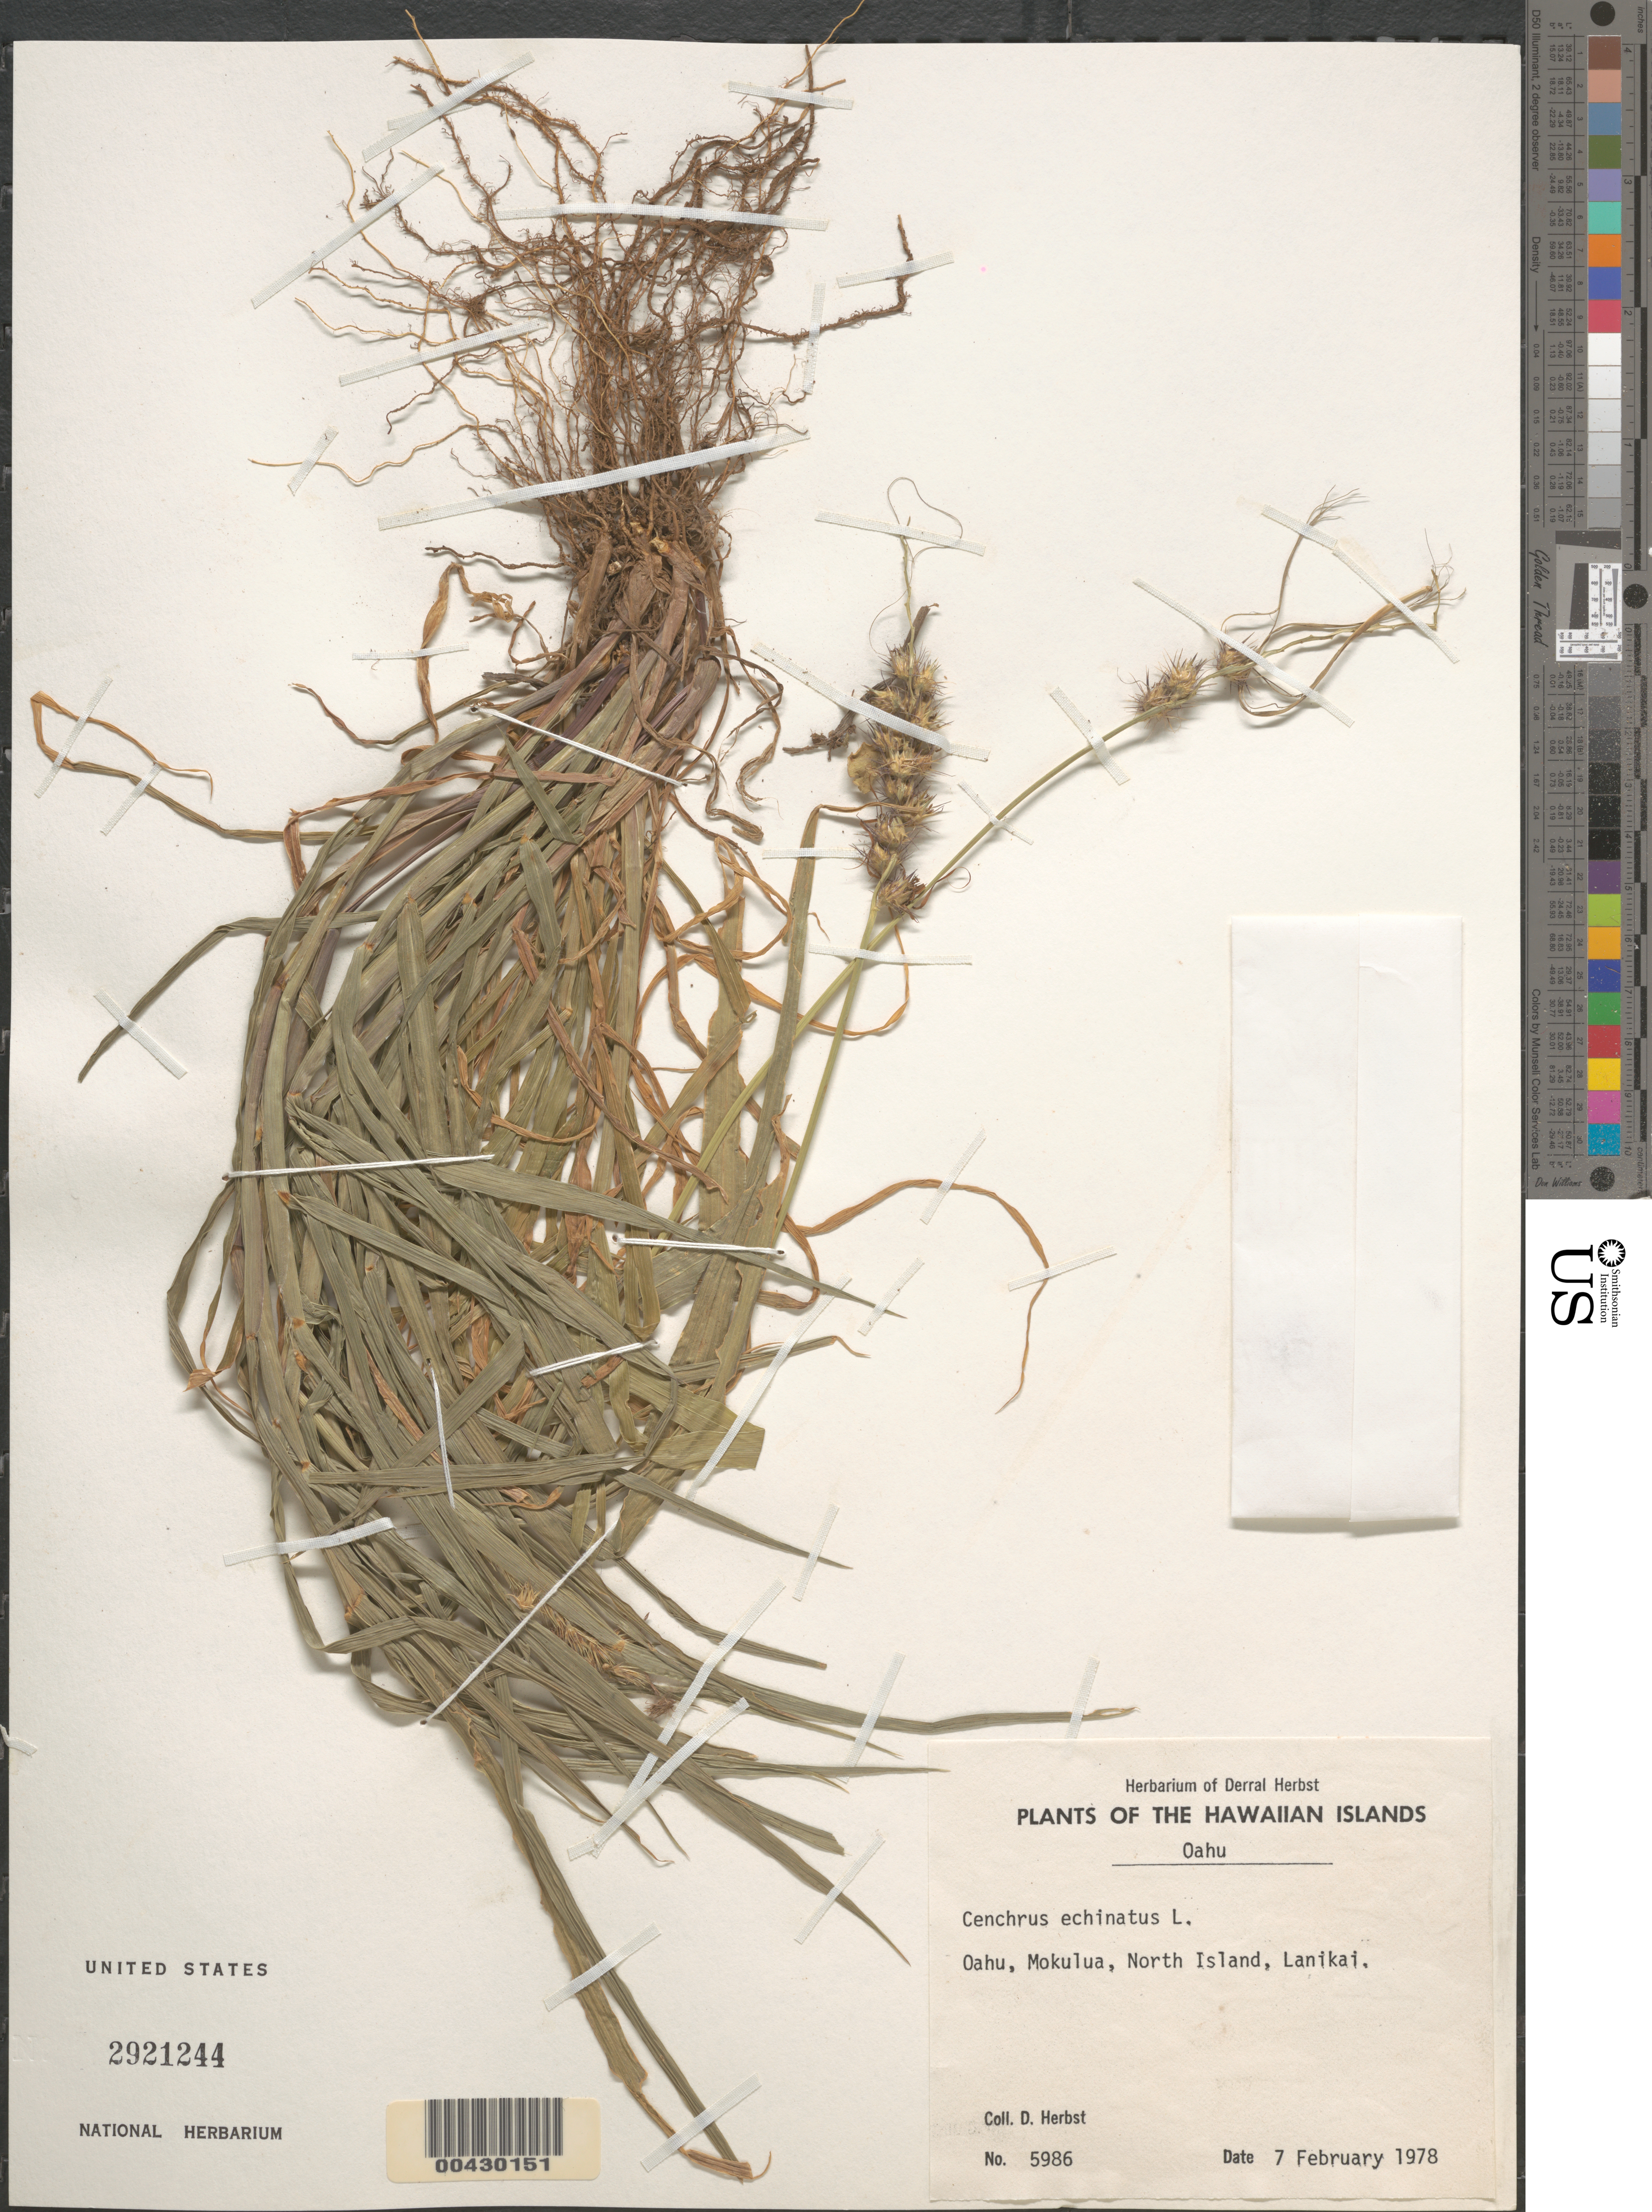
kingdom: Plantae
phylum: Tracheophyta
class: Liliopsida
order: Poales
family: Poaceae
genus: Cenchrus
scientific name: Cenchrus echinatus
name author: L.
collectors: D. R. Herbst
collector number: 5986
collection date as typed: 7 Feb 1978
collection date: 1978-02-07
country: United States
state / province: Hawaii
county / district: Honolulu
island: Mokulua Islets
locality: North Island, Lanikai (Oahu, Mokulua)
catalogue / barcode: US 2921244